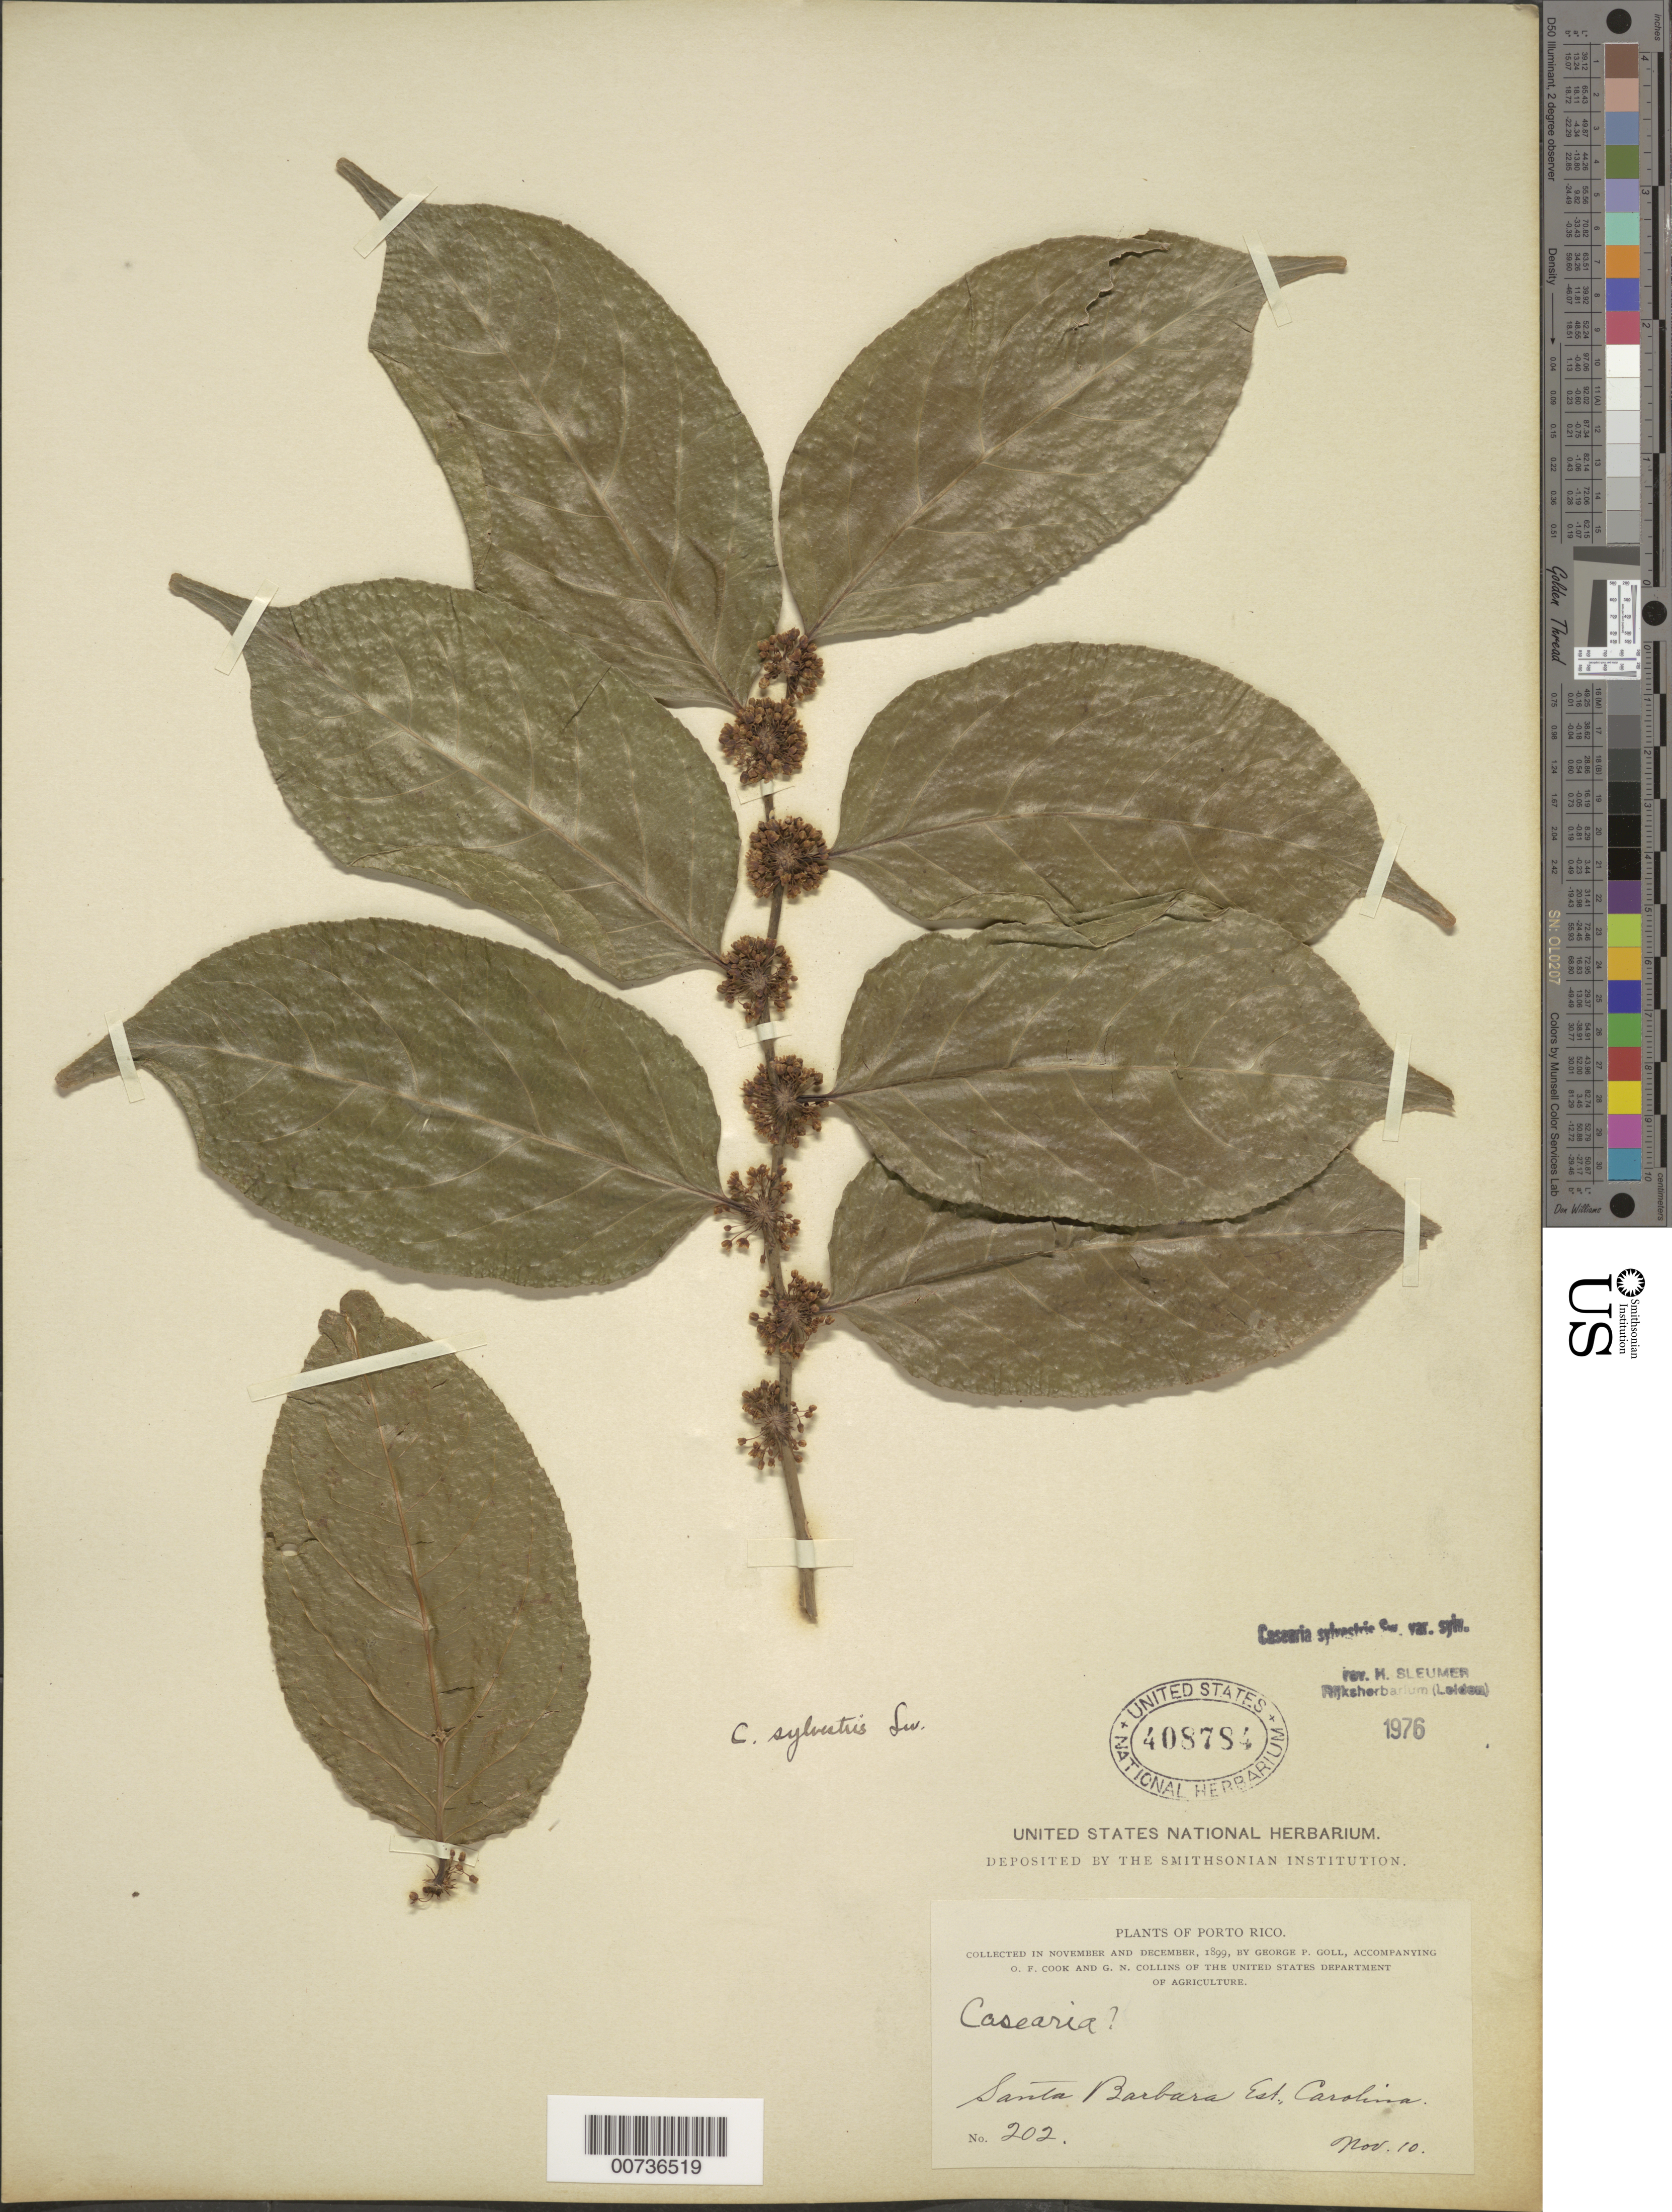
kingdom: Plantae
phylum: Tracheophyta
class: Magnoliopsida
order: Malpighiales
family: Salicaceae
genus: Casearia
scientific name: Casearia sylvestris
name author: Sw.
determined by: Sleumer, H. O.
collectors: G. Goll, O. F. Cook & G. N. Collins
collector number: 202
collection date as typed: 10 Nov 1899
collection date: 1899-11-10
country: Puerto Rico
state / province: Carolina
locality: Santa Barbara, Est. Carolina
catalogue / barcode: US 408784